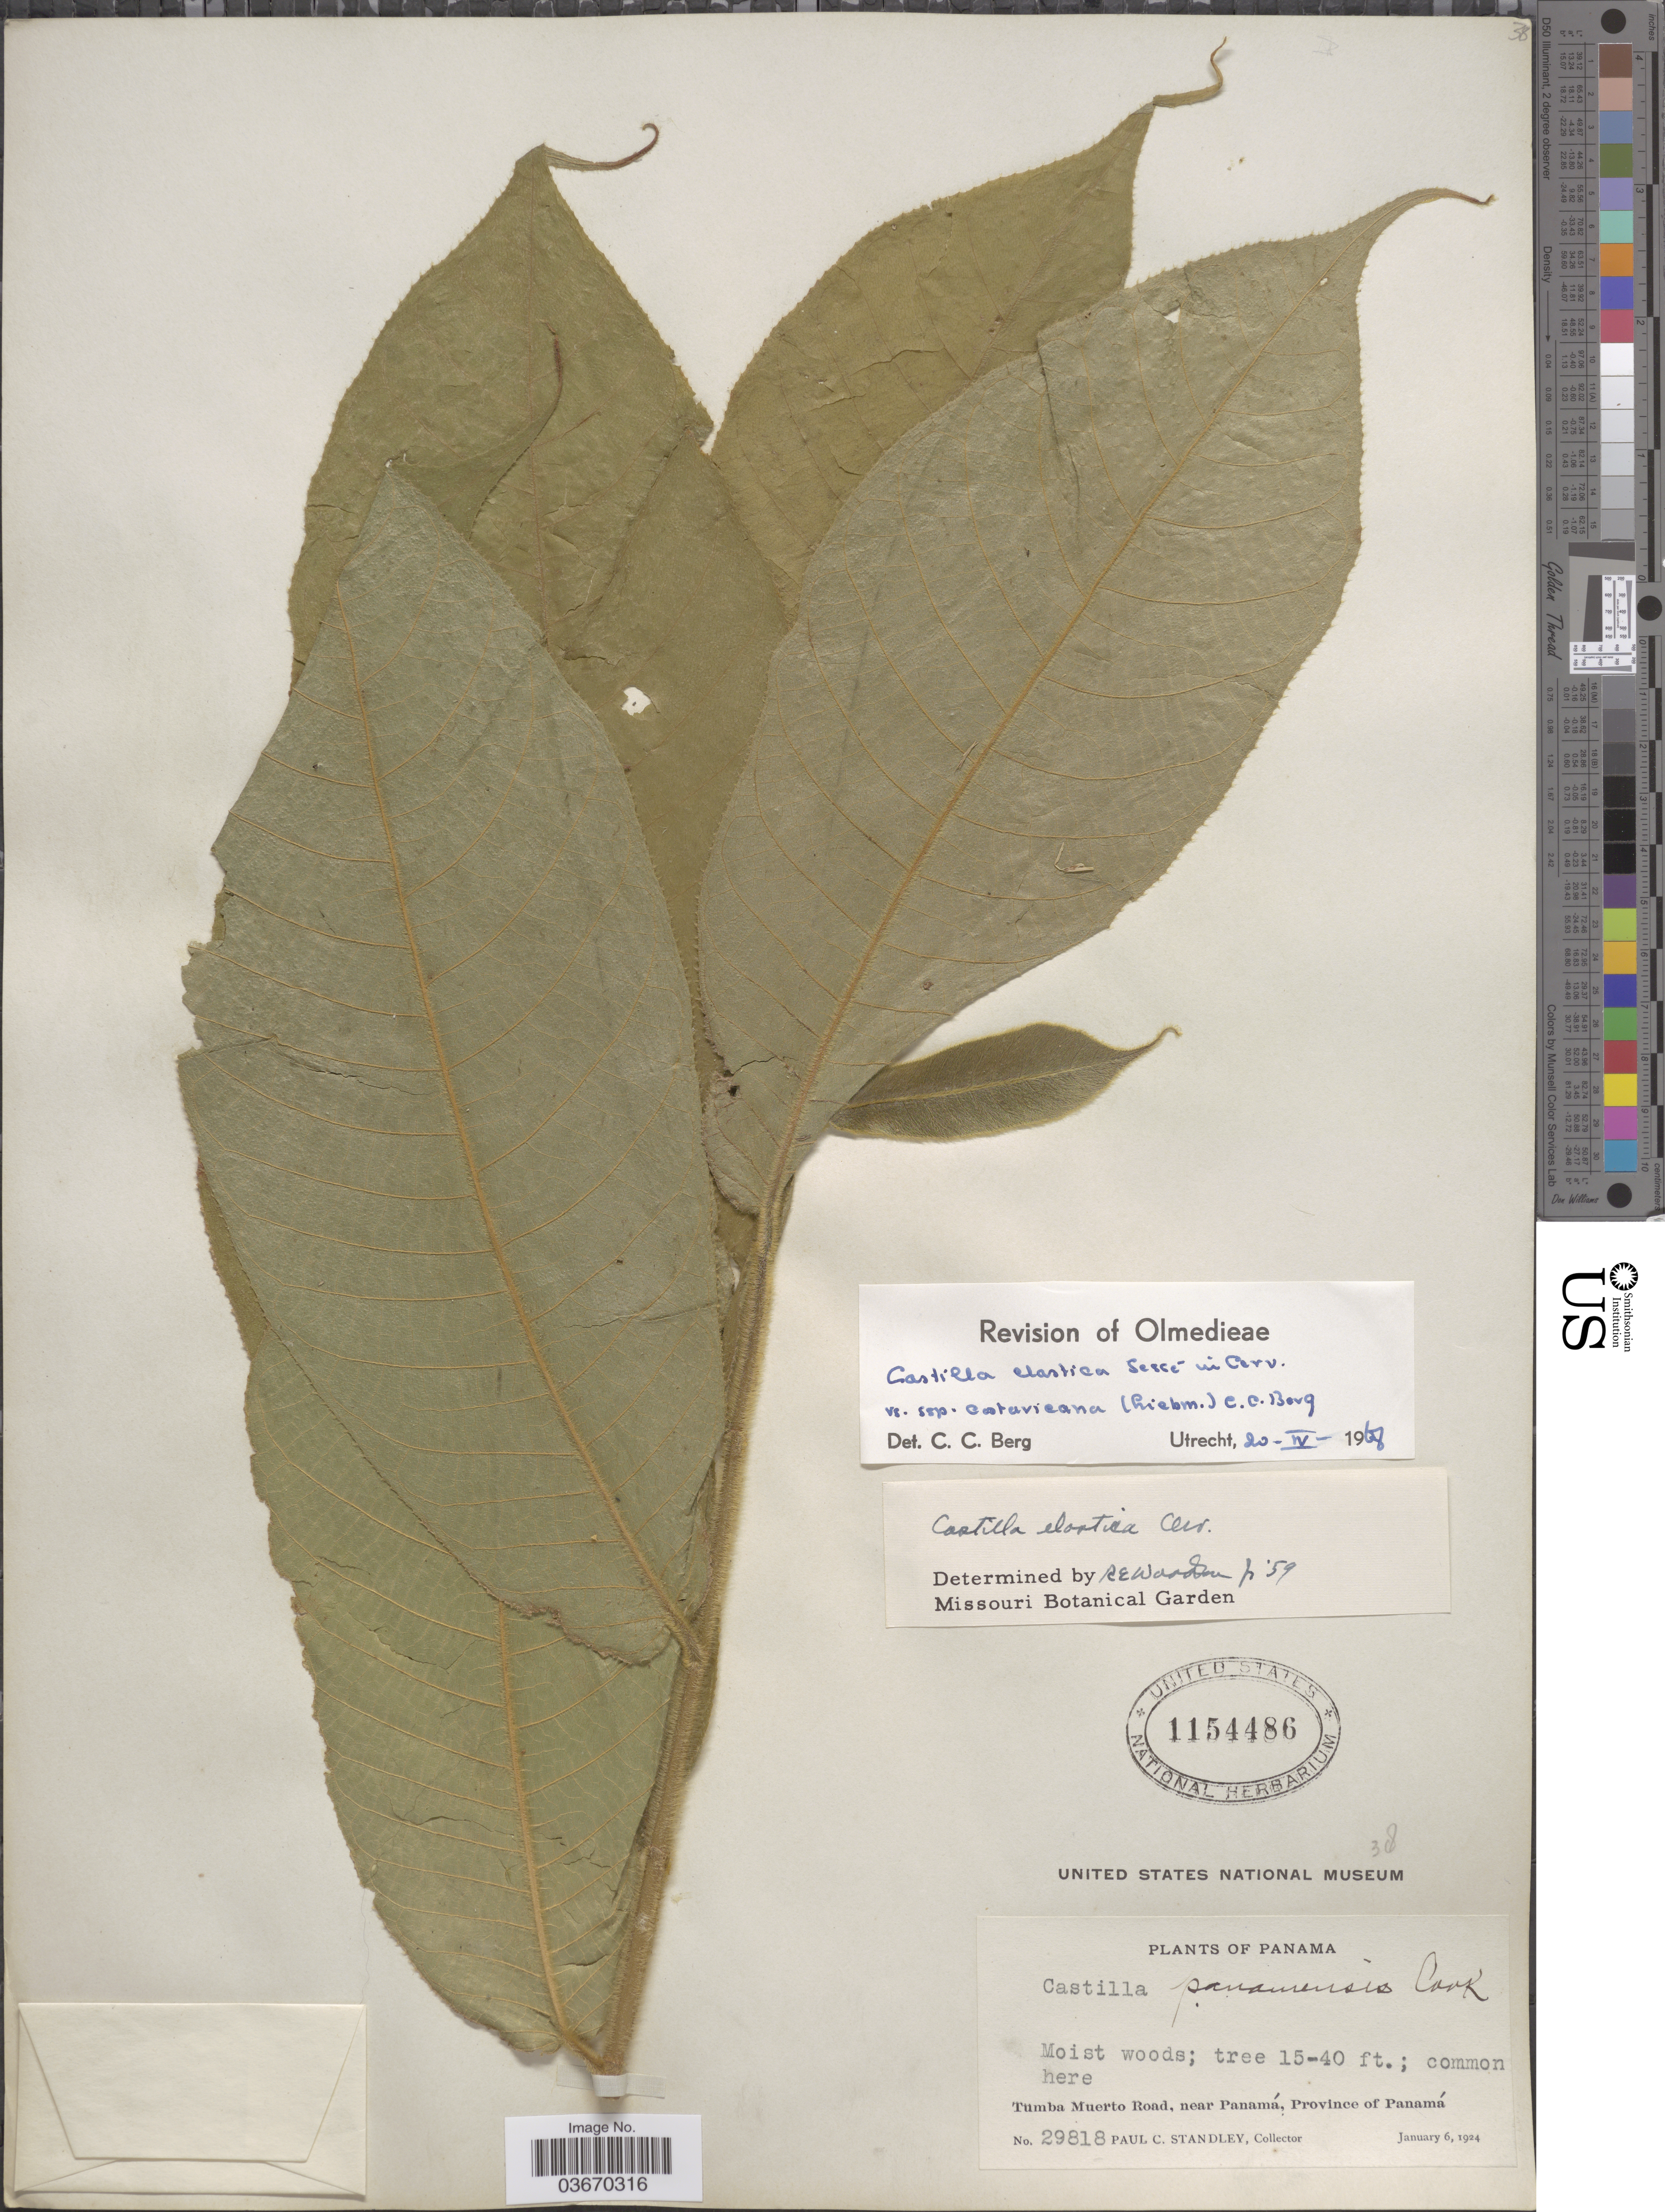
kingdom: Plantae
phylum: Tracheophyta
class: Magnoliopsida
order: Rosales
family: Moraceae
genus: Castilla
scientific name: Castilla elastica subsp. costaricana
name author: (Liebm.) C.C. Berg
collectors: P. C. Standley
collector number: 29818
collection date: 1924-01-06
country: Panama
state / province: Panamá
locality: Tumba Muerto Road, near Panamá, Province of Panamá.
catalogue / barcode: US 1154486